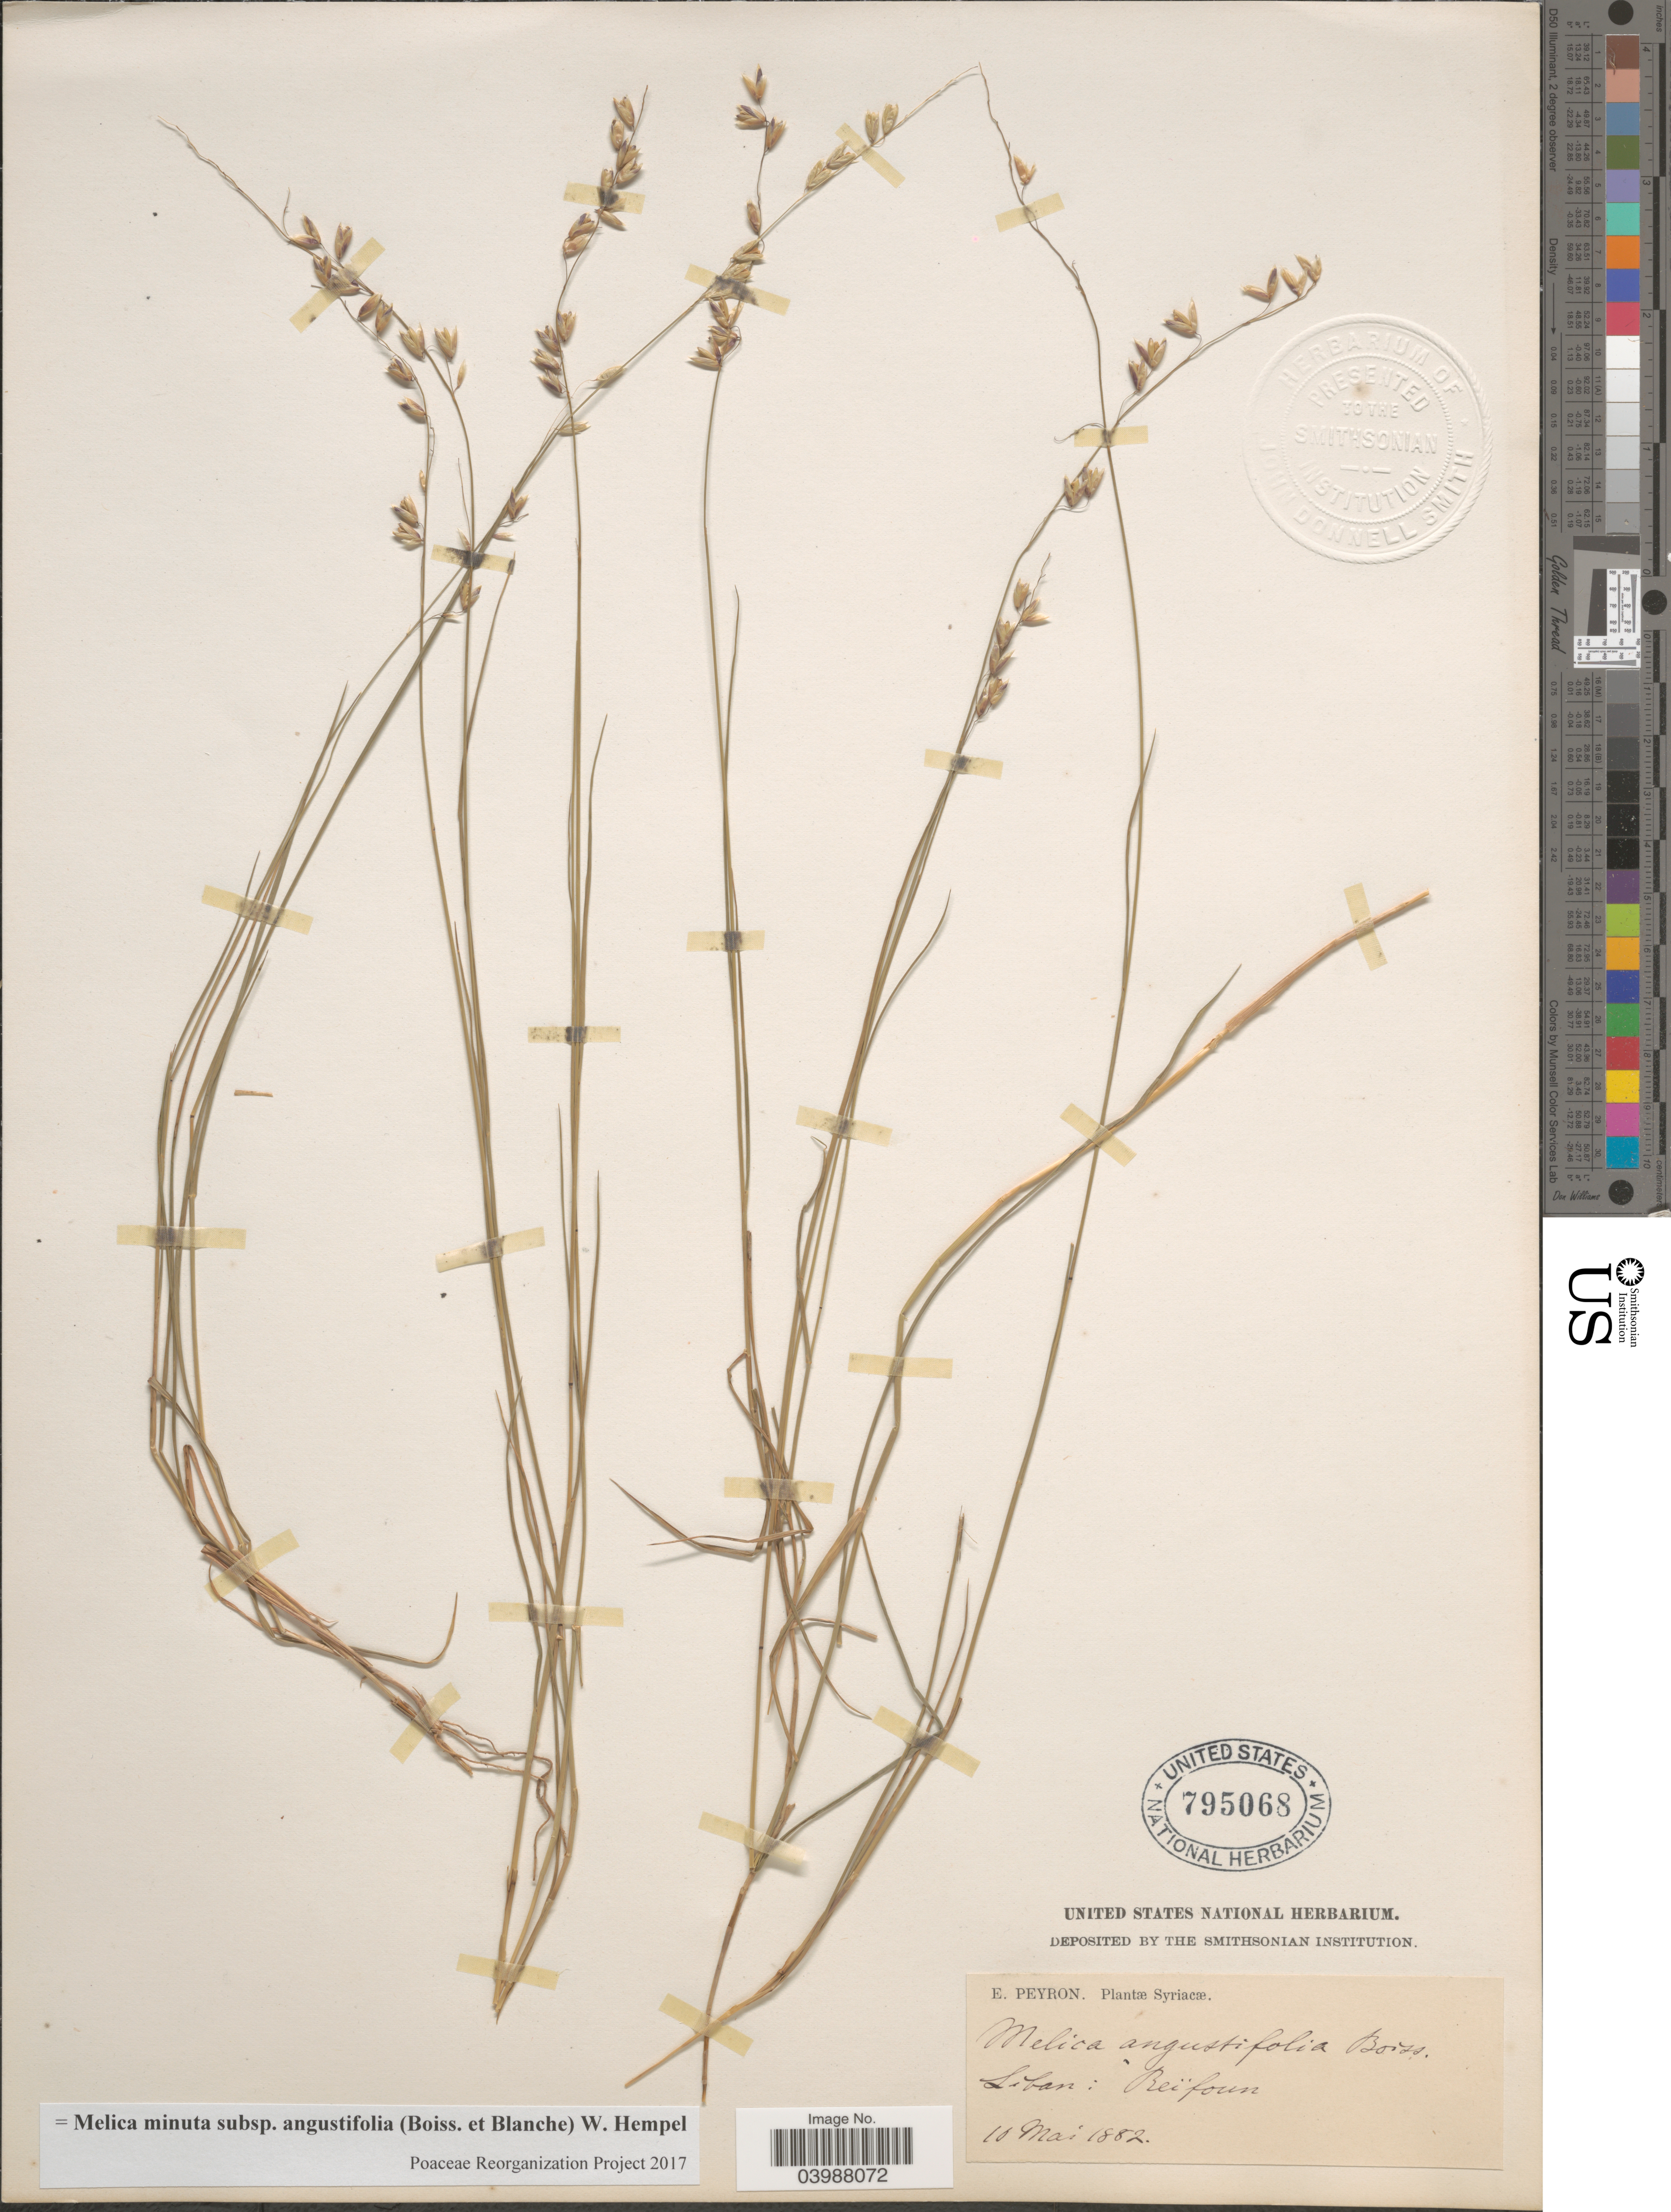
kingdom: Plantae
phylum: Tracheophyta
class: Liliopsida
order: Poales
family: Poaceae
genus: Melica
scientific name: Melica minuta subsp. angustifolia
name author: (Boiss. & C.I. Blanche) W. Hempel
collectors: E. Peyron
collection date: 1882-05-10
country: Lebanon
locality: Syriacæ. Liban: Bei foun.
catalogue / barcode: US 795068